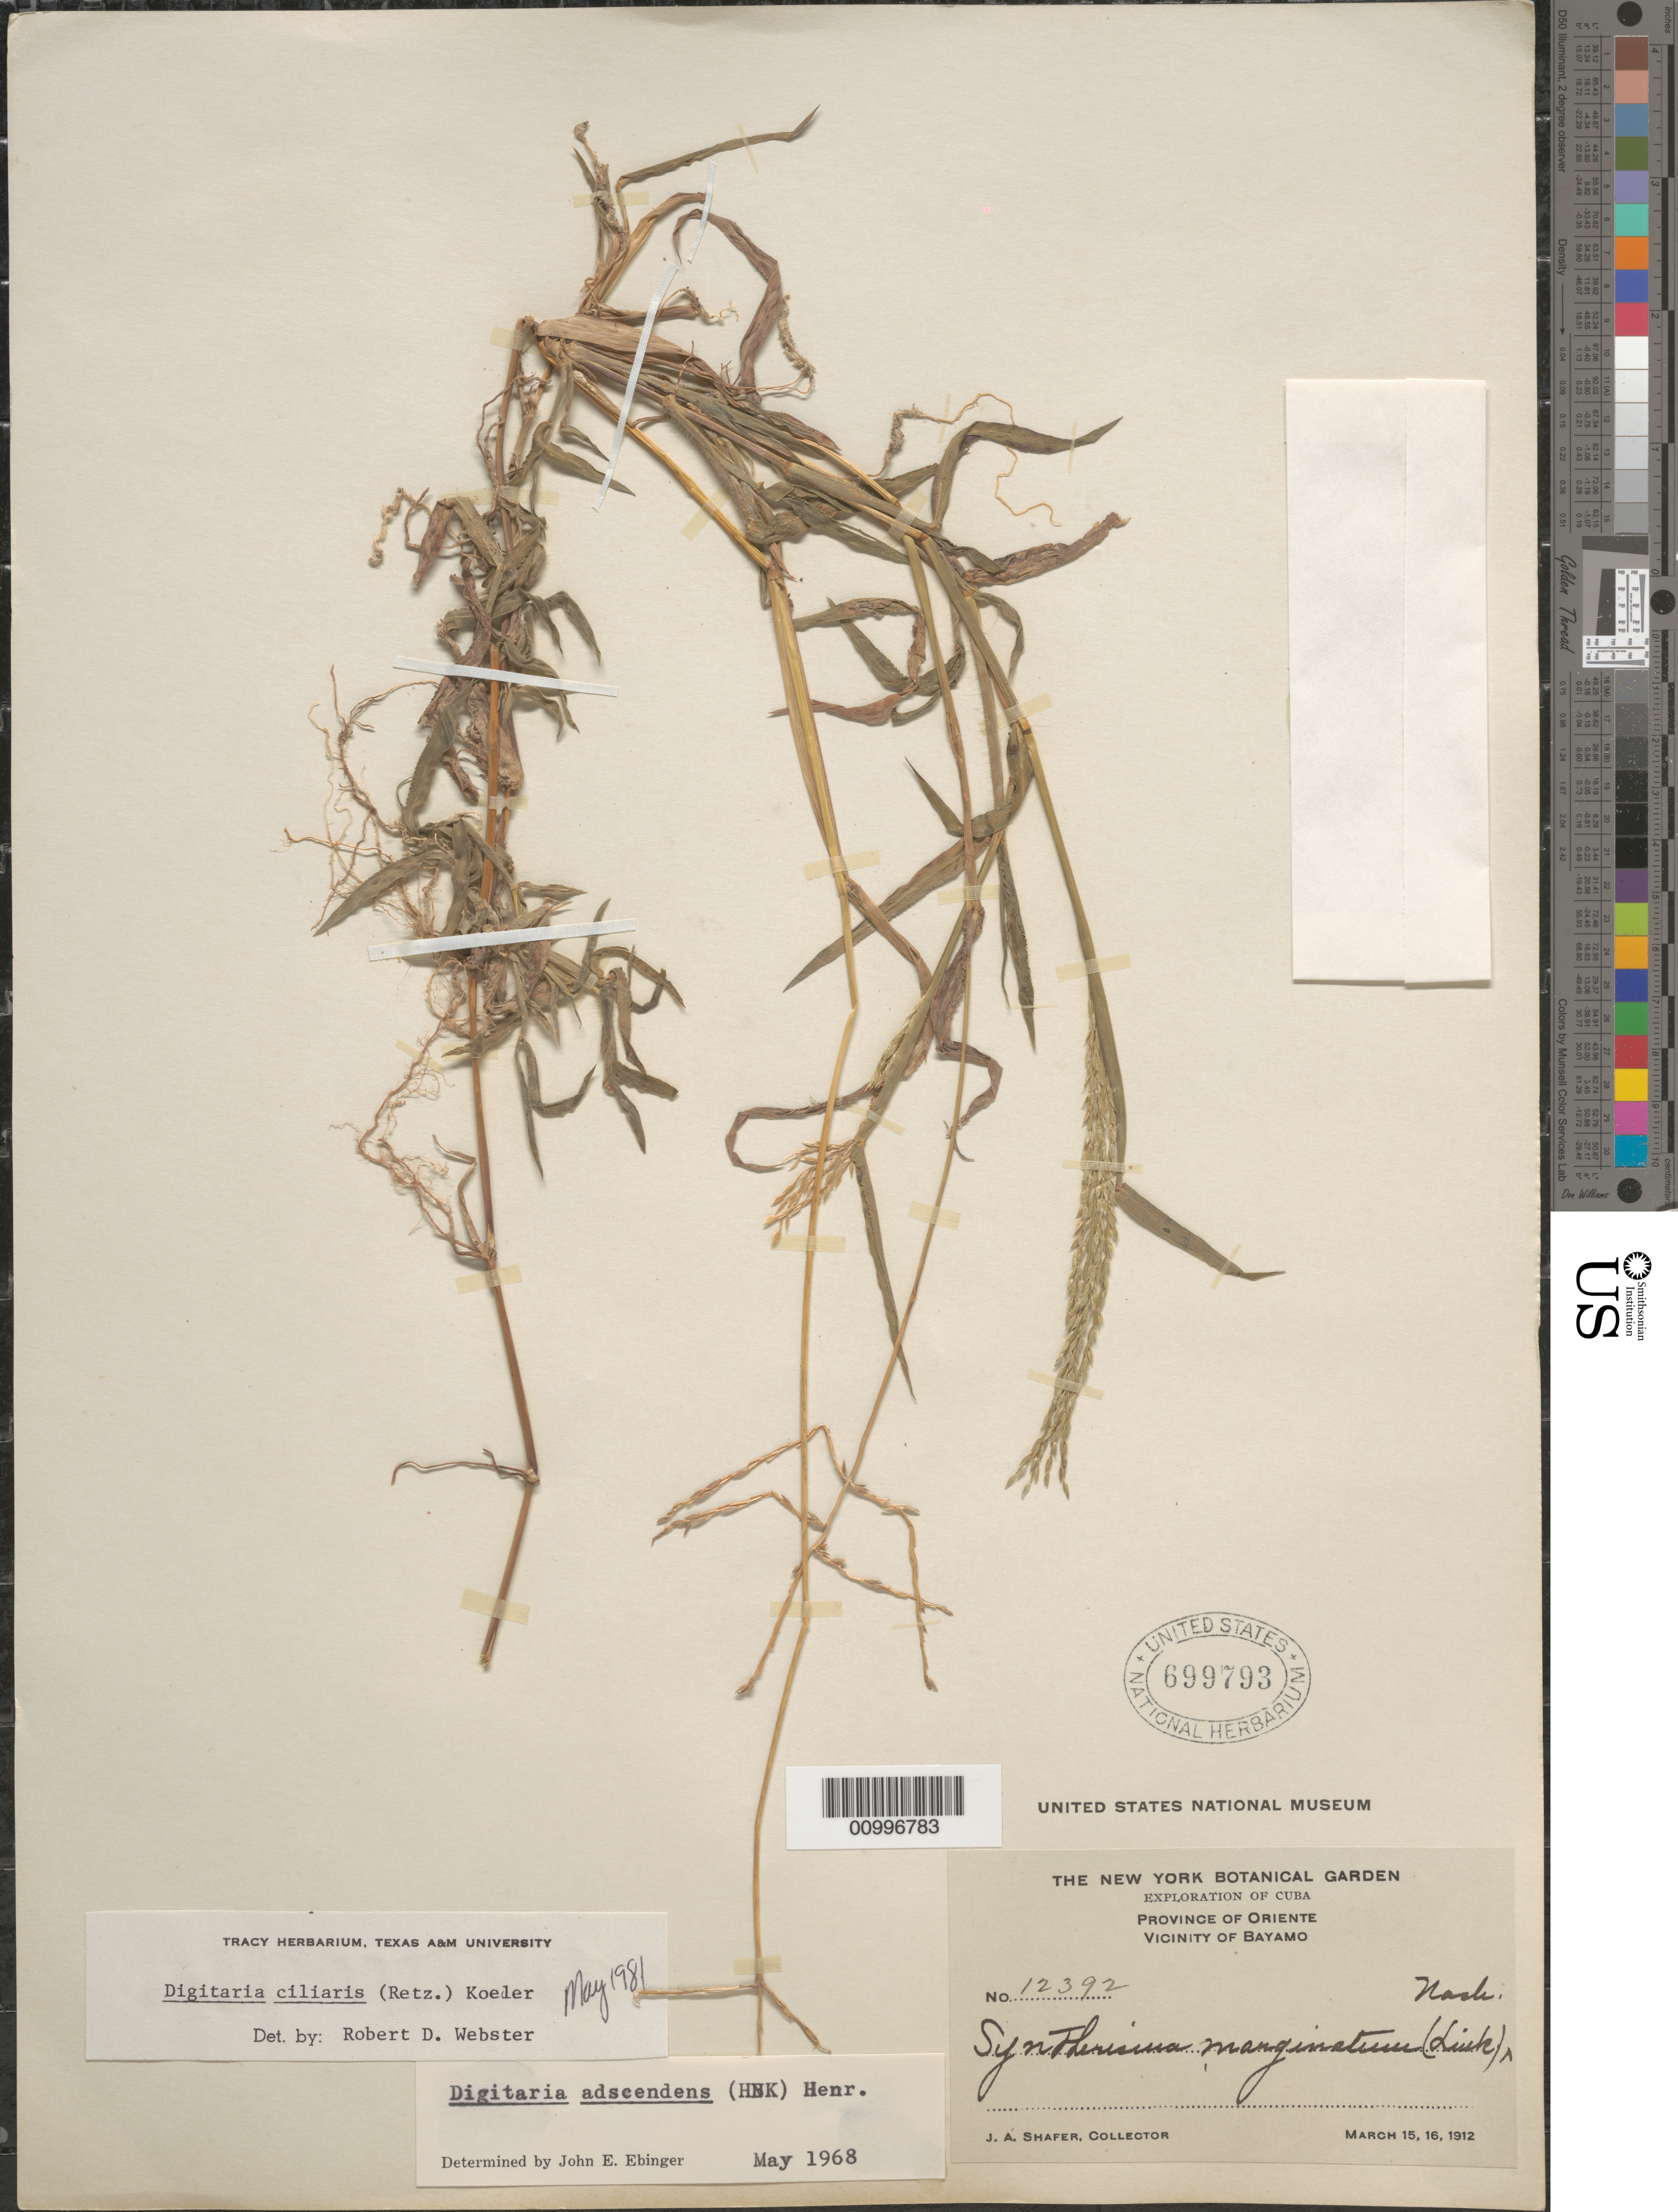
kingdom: Plantae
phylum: Tracheophyta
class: Liliopsida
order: Poales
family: Poaceae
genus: Digitaria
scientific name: Digitaria ciliaris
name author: (Retz.) Koeler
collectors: J. A. Shafer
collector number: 12392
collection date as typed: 15 Mar 1912 to 16 Mar 1912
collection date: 1912-03-15/1912-03-16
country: Cuba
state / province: Granma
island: Cuba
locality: Vicinity of Bayamo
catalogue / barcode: US 699793